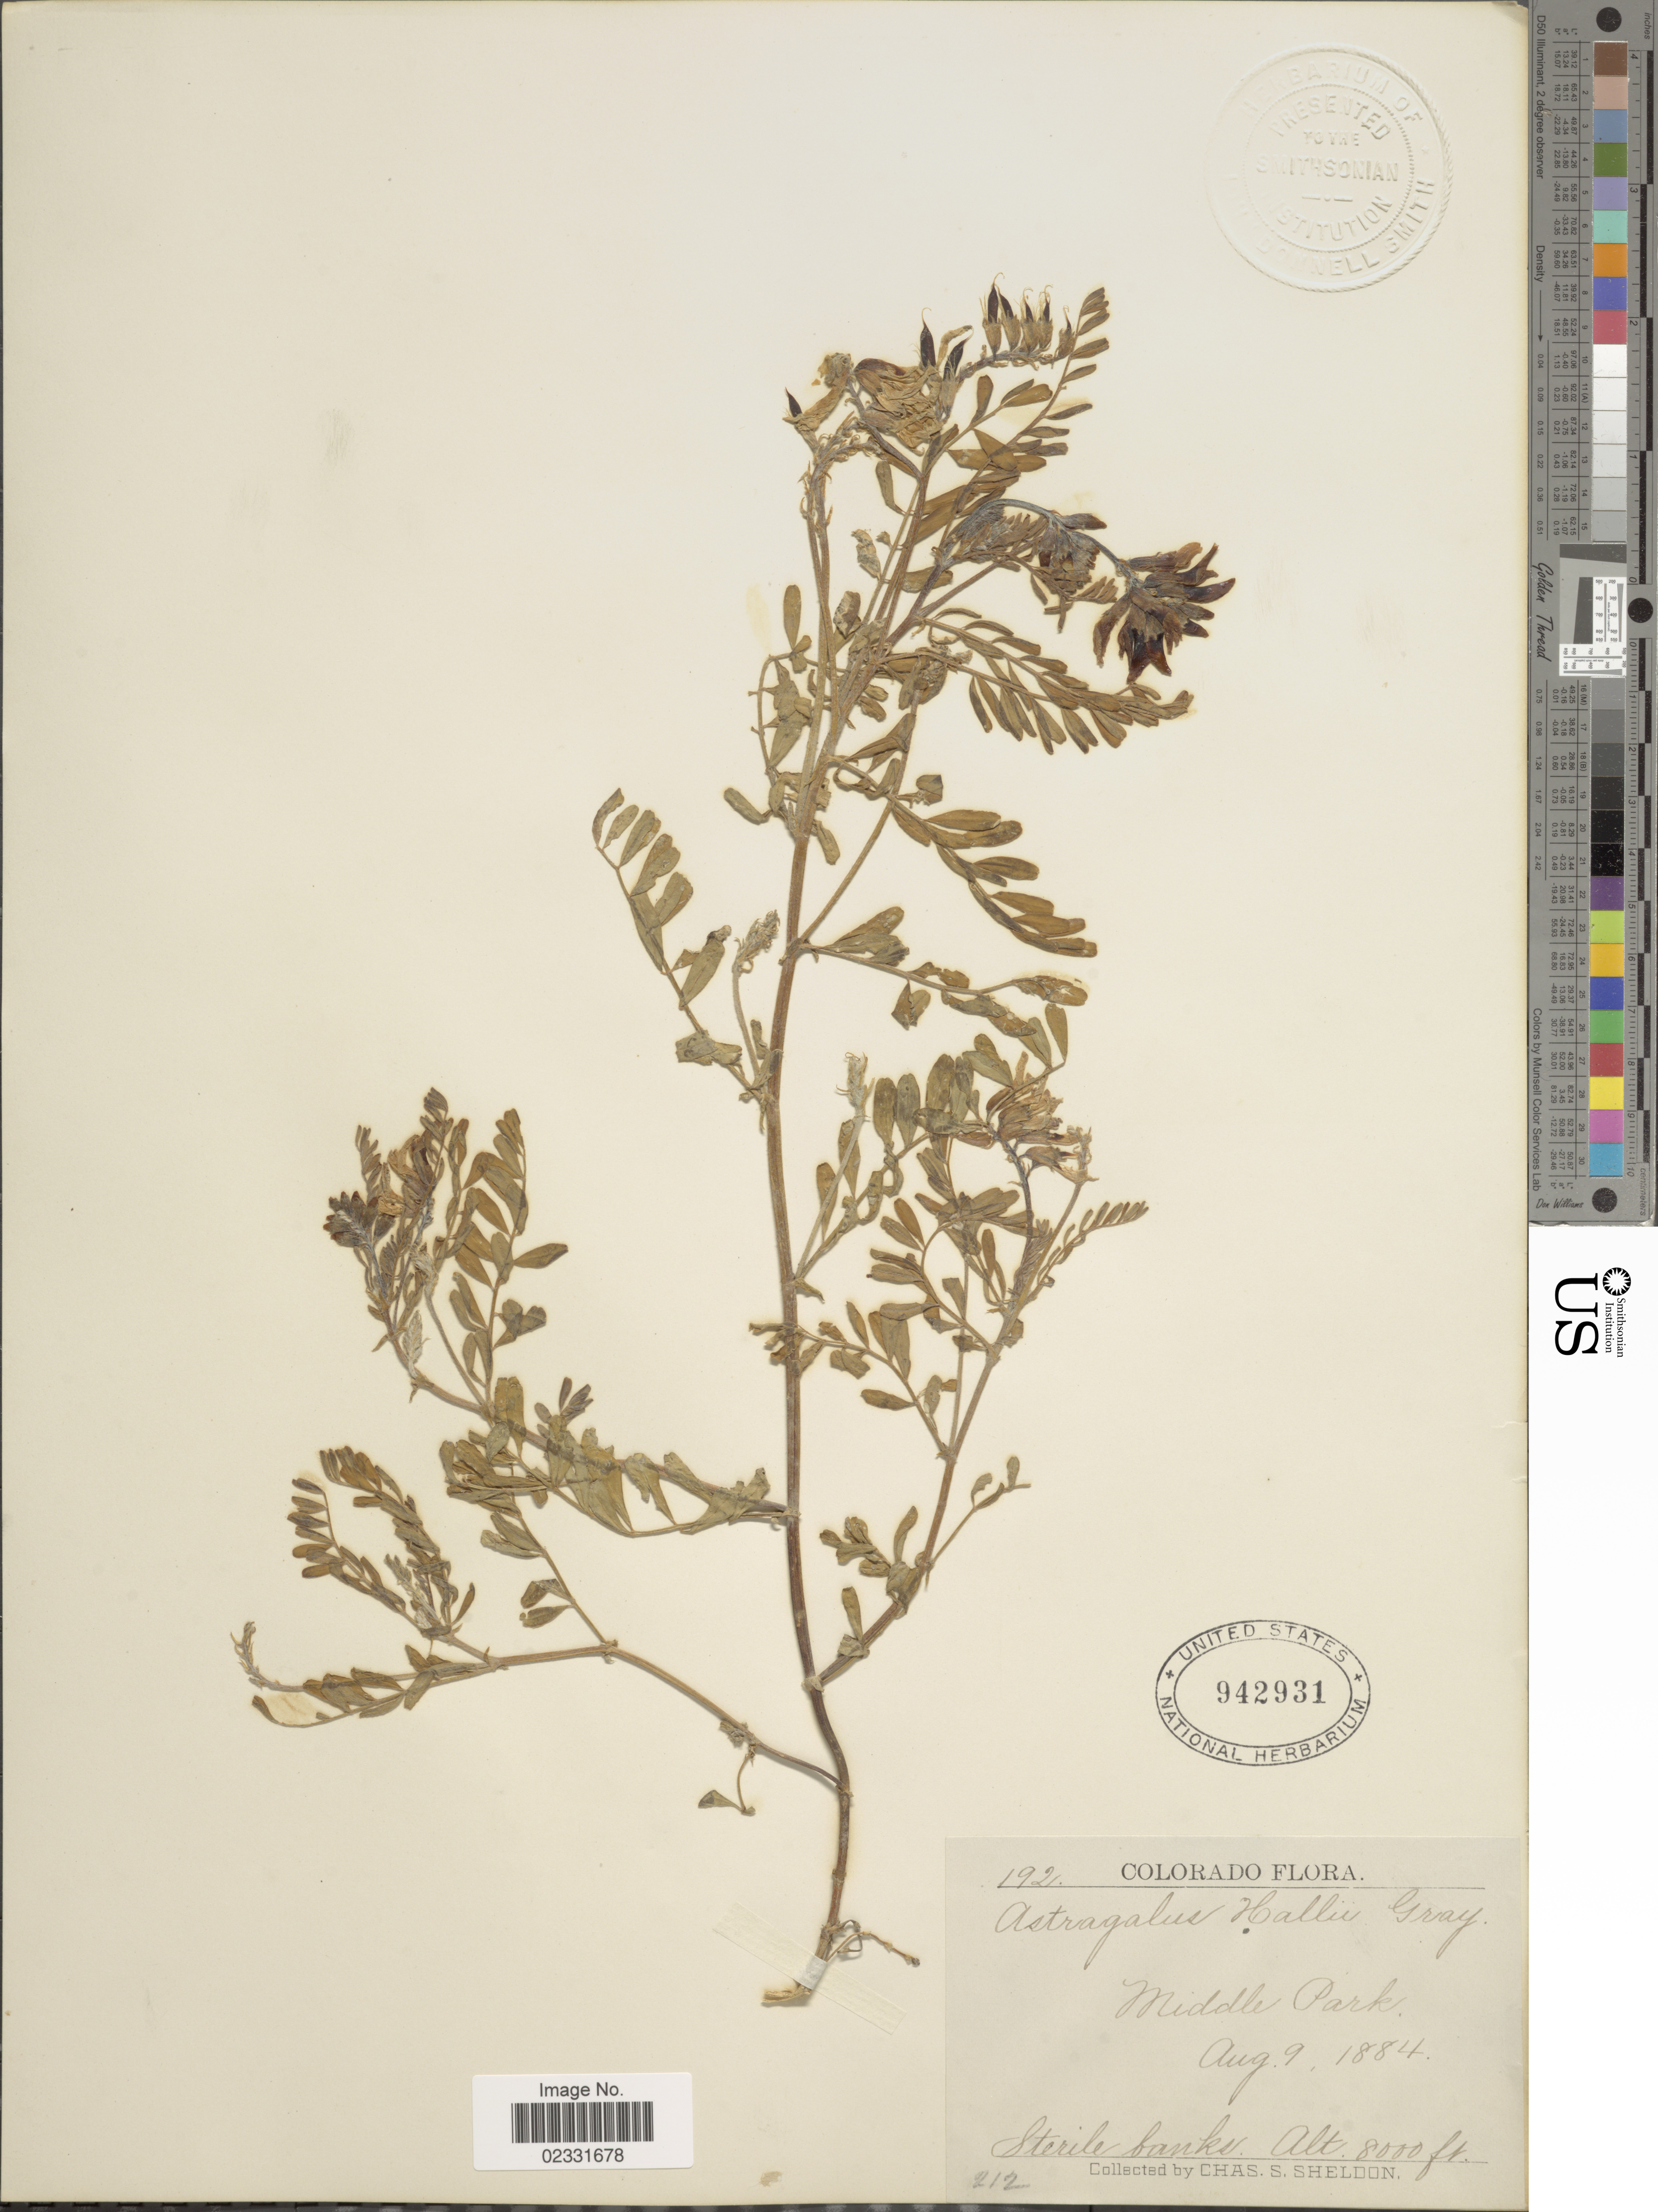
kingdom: Plantae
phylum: Tracheophyta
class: Magnoliopsida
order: Fabales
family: Fabaceae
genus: Astragalus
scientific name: Astragalus hallii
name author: A. Gray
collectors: C. S. Sheldon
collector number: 192?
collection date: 1884-08-09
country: United States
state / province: Colorado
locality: Middle Park, sterile banks.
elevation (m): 2438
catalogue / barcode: US 942931